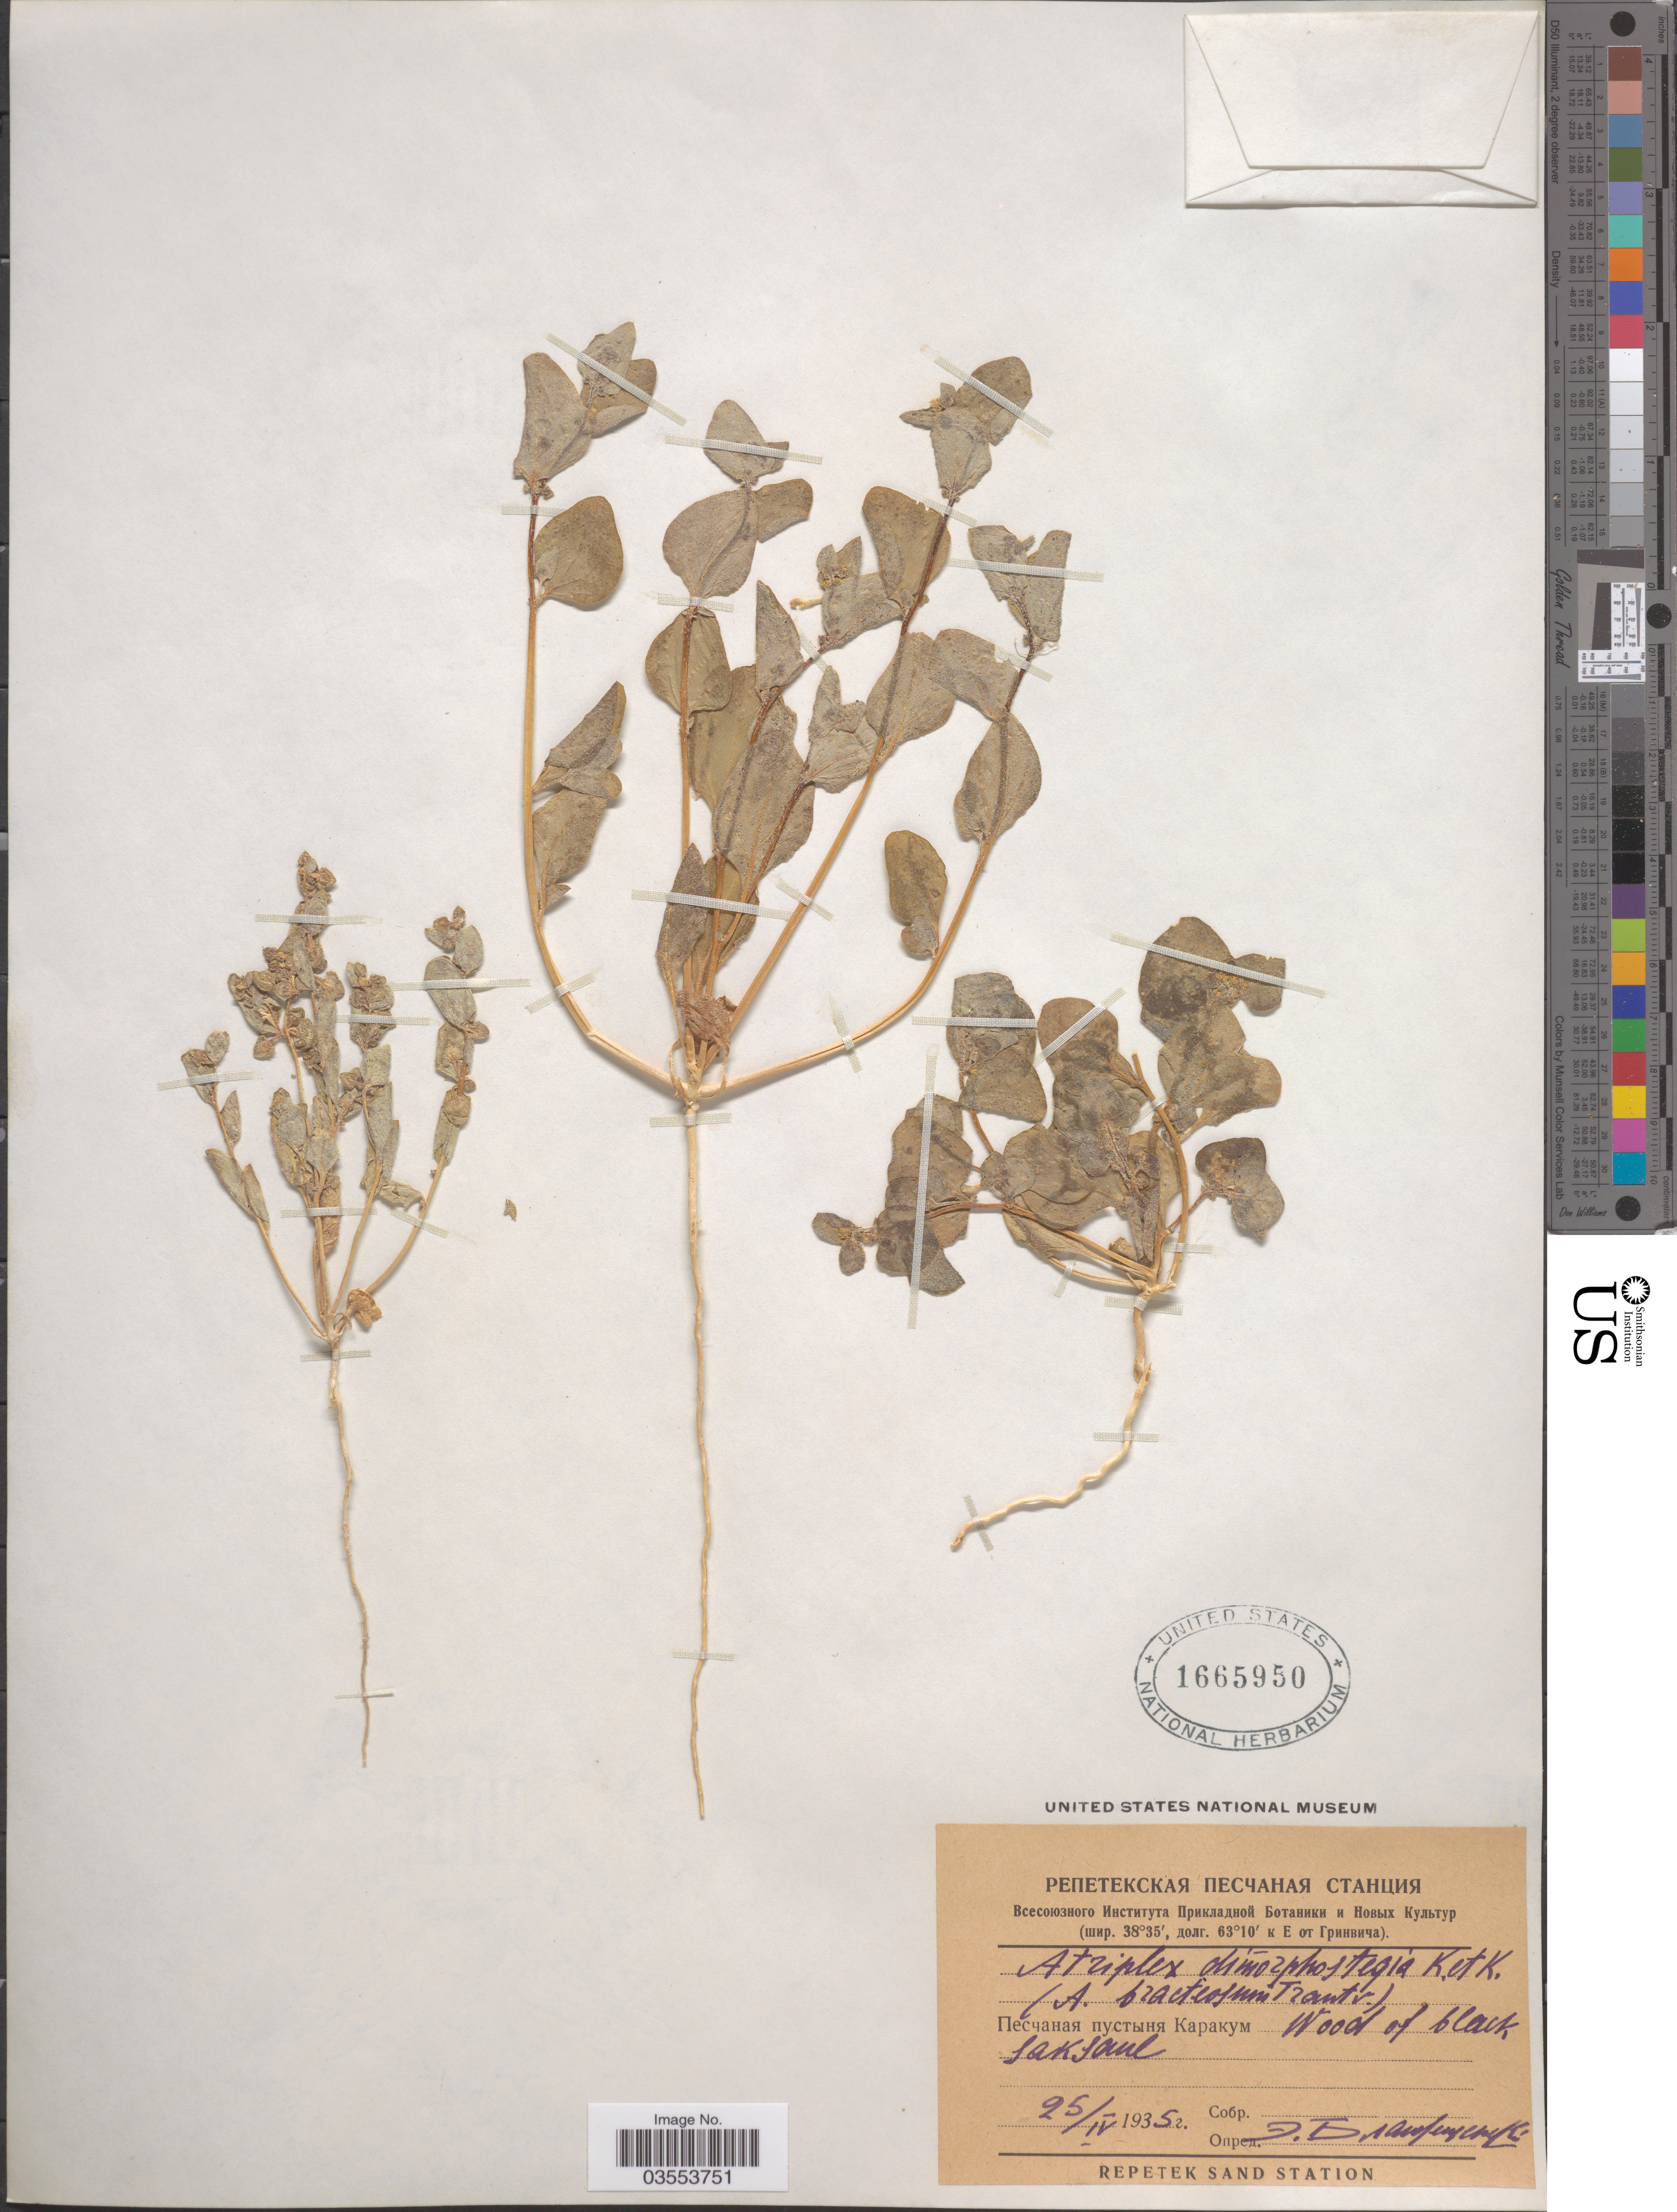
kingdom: Plantae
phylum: Tracheophyta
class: Magnoliopsida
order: Caryophyllales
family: Amaranthaceae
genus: Atriplex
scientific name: Atriplex dimorphostegia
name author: Kar. & Kir.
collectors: E. Blagoveschenskiy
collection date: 1935-04-25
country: Turkmenistan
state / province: Lebap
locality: Karakum Desert, Repetek Station.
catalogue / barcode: US 1665950